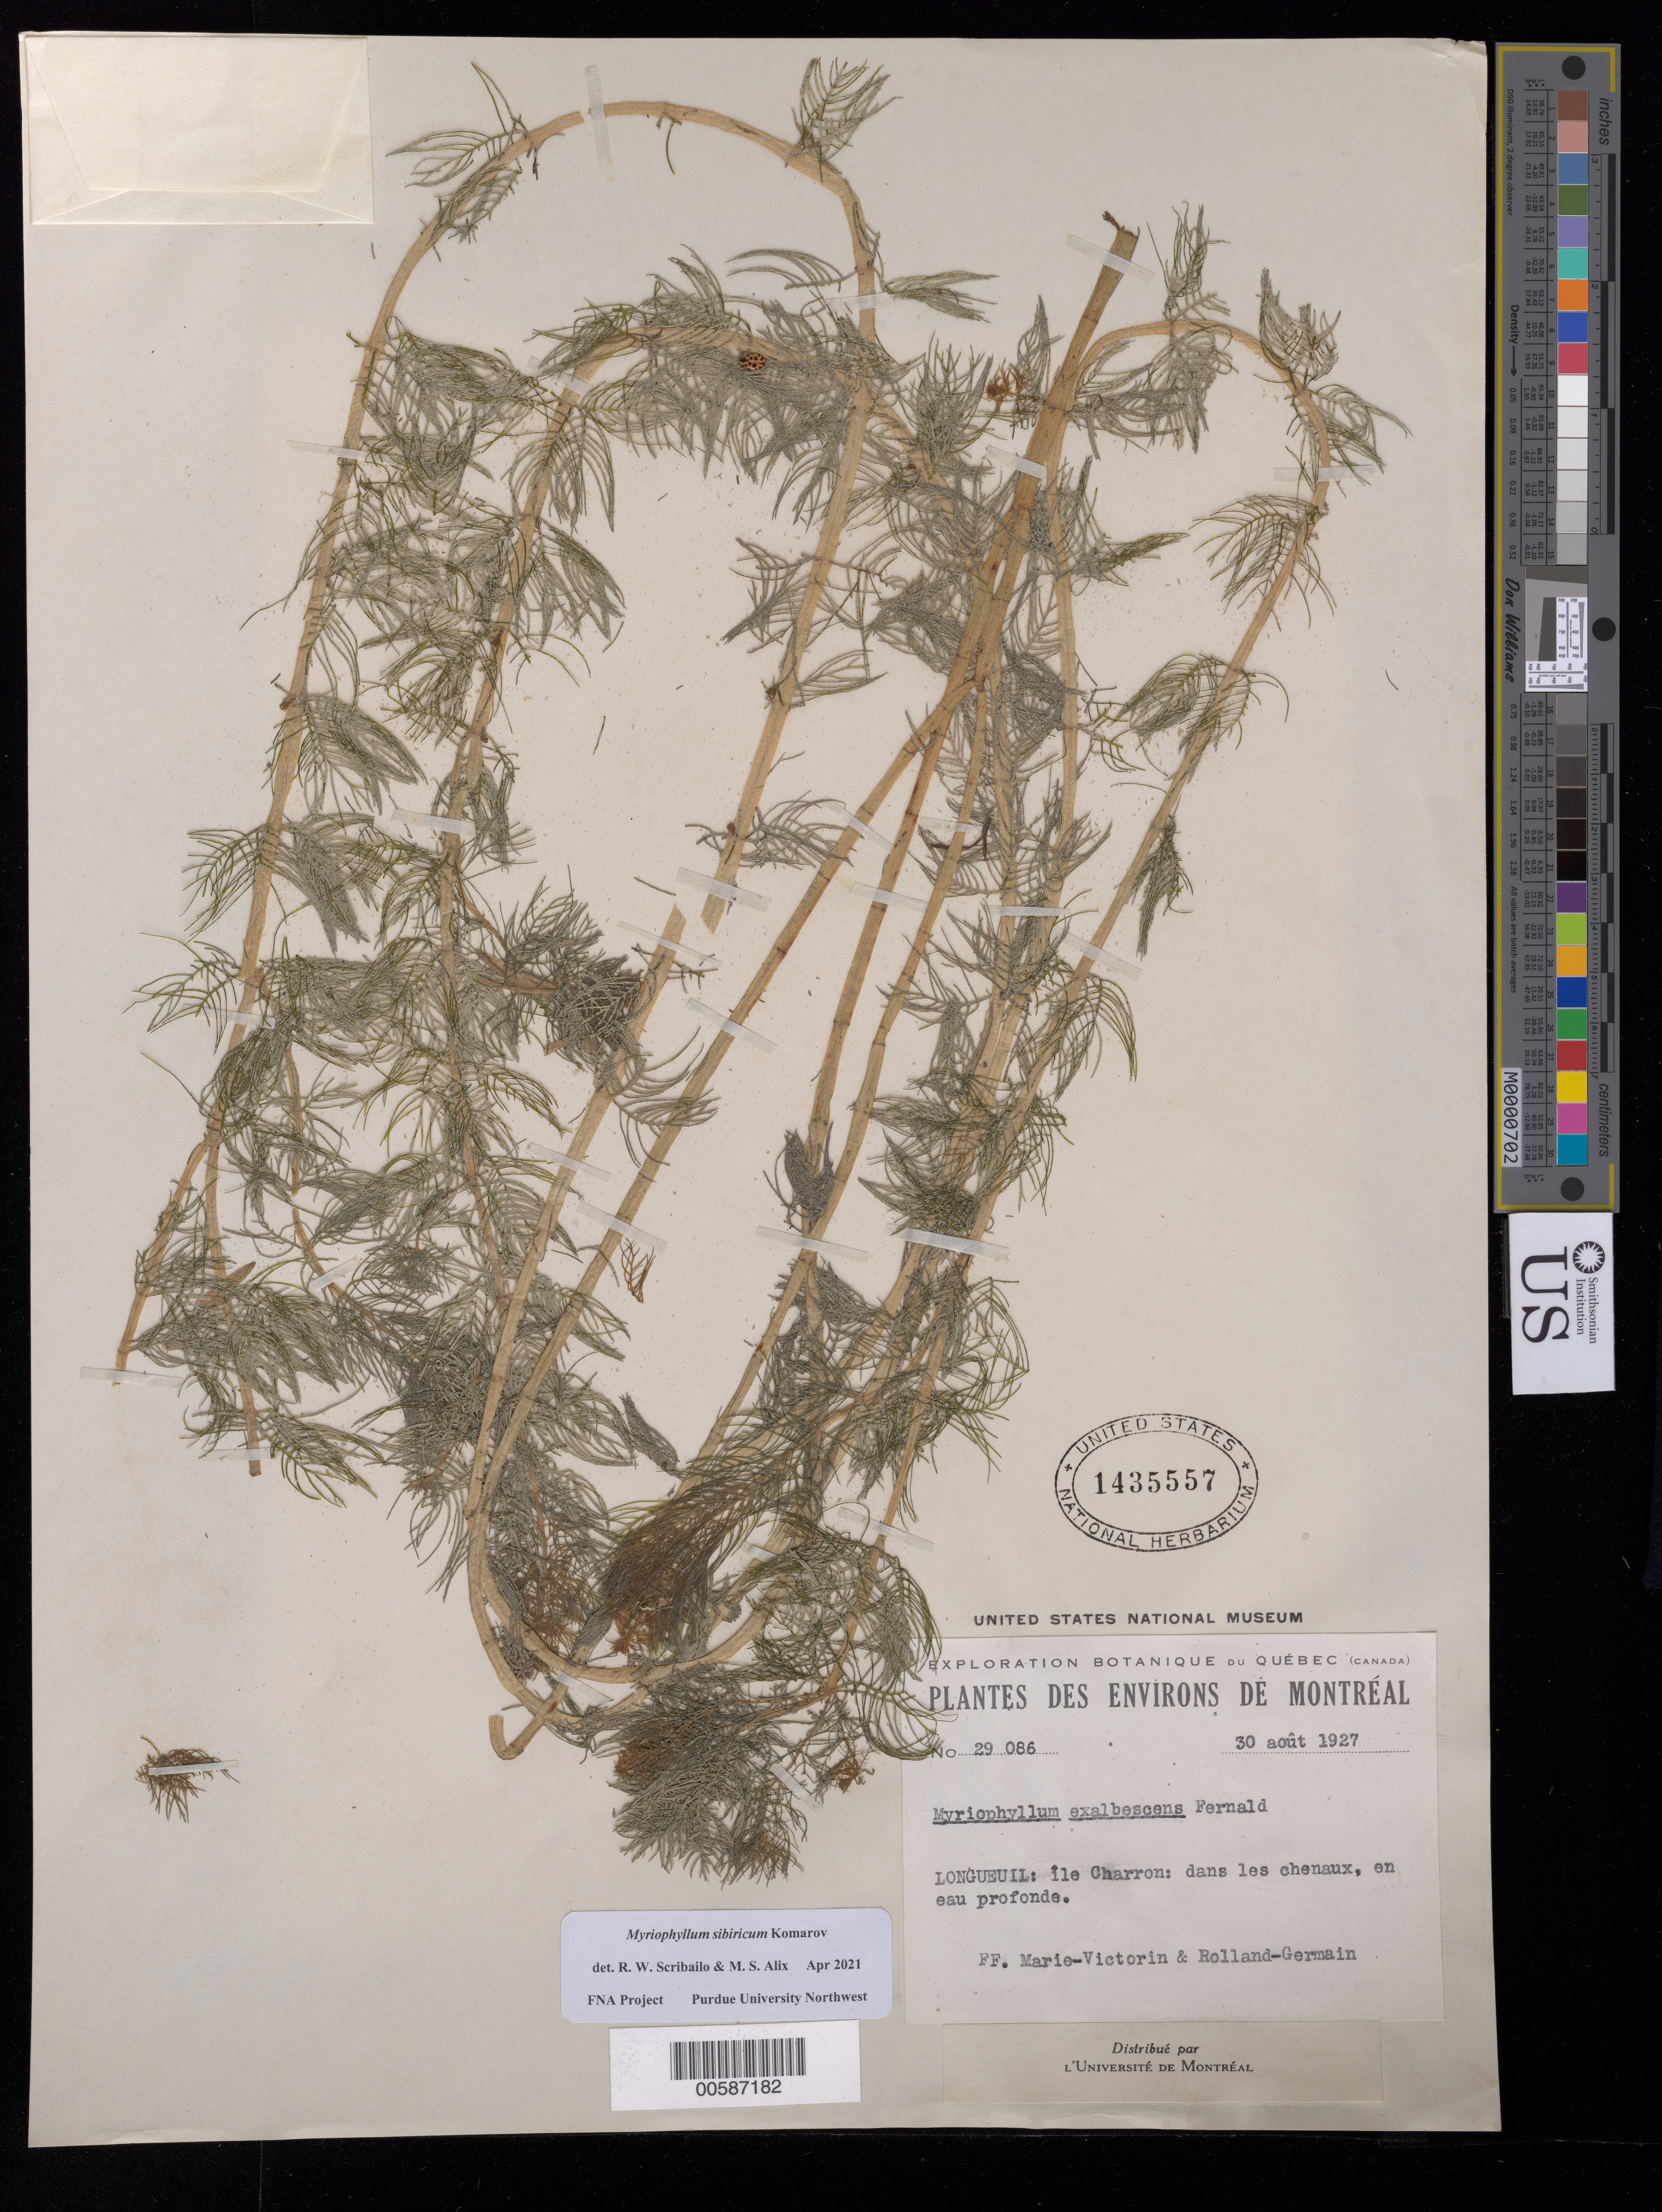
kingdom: Plantae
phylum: Tracheophyta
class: Magnoliopsida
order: Saxifragales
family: Haloragaceae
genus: Myriophyllum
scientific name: Myriophyllum sibiricum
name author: Kom.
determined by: Scribailo, R. W.; Alix, M. S.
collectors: Fr. Marie-Victorin & Rolland-Germain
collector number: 29086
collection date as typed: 30 Aug 1927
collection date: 1927-08-30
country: Canada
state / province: Quebec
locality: Longueuil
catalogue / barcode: US 1435557